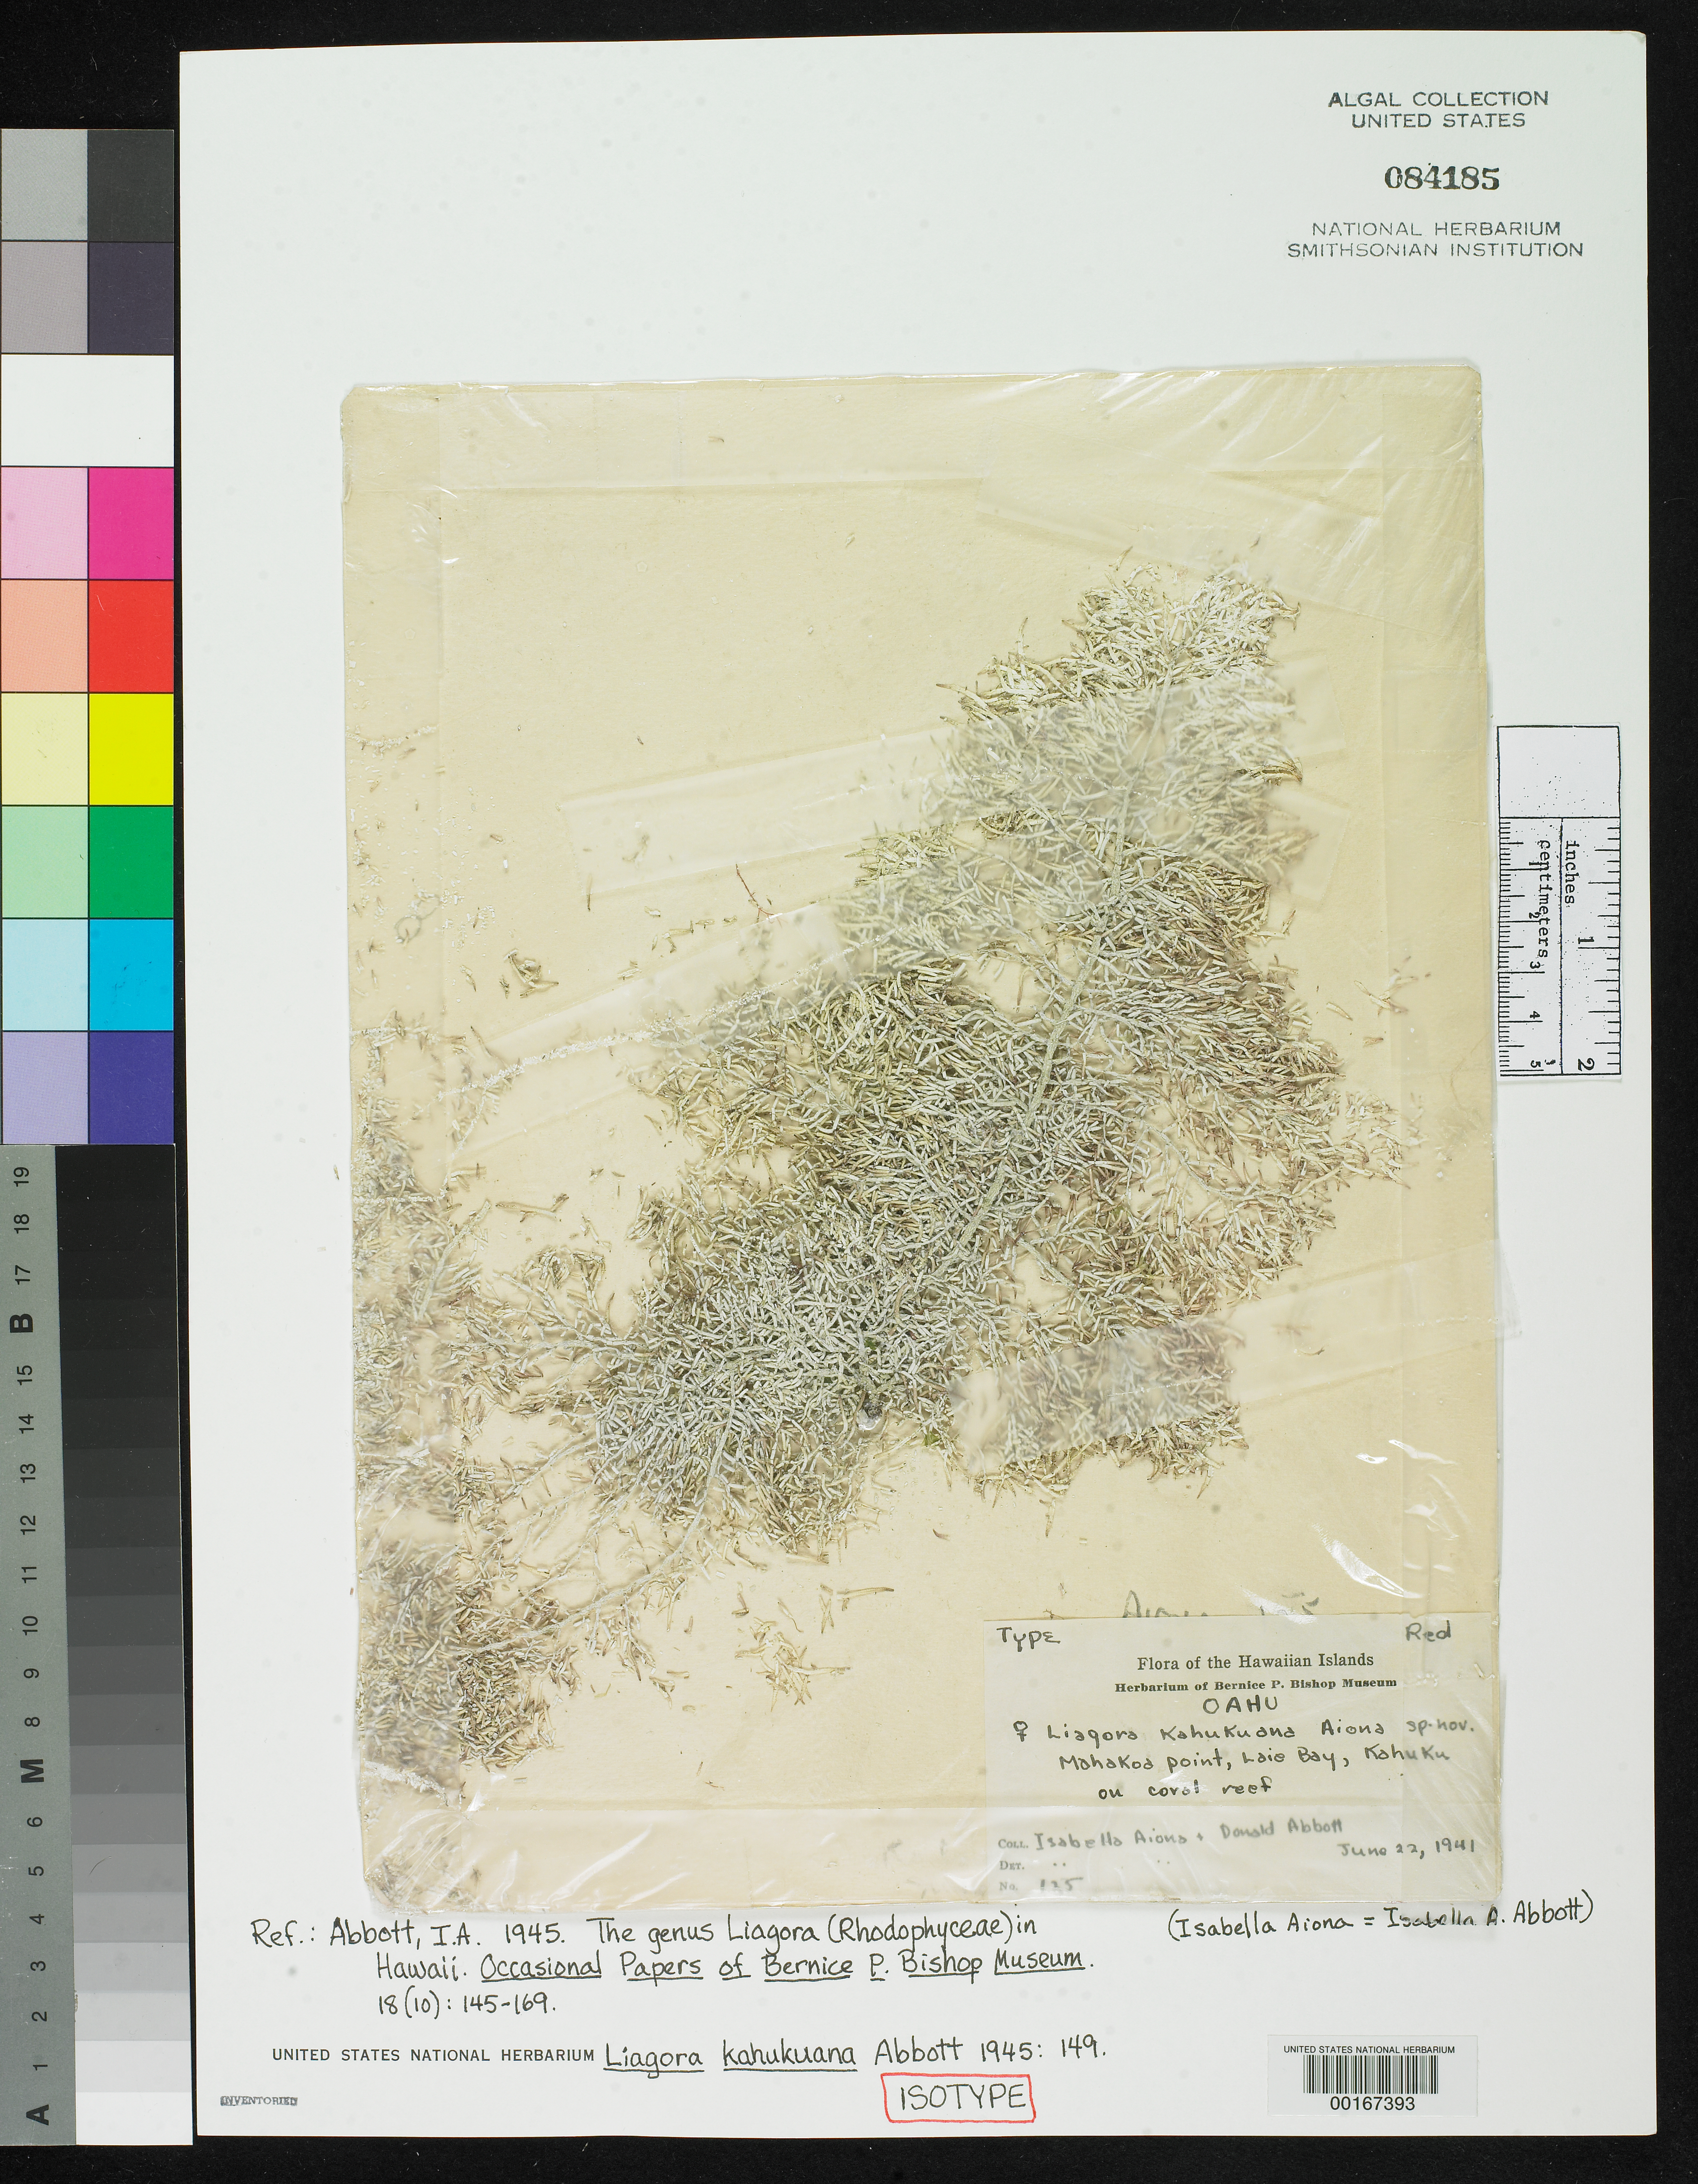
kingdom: Plantae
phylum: Rhodophyta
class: Florideophyceae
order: Nemaliales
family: Liagoraceae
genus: Liagora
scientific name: Liagora kahukuana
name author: I.A. Abbott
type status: Isotype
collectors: I. Aiona & D. P. Abbott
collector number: IAA 125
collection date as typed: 22 Jun 1941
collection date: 1941-06-22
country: United States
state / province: Hawaii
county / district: Honolulu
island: Oahu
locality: Kahuku, Laie Bay, Mahakoa Point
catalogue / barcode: US 84185